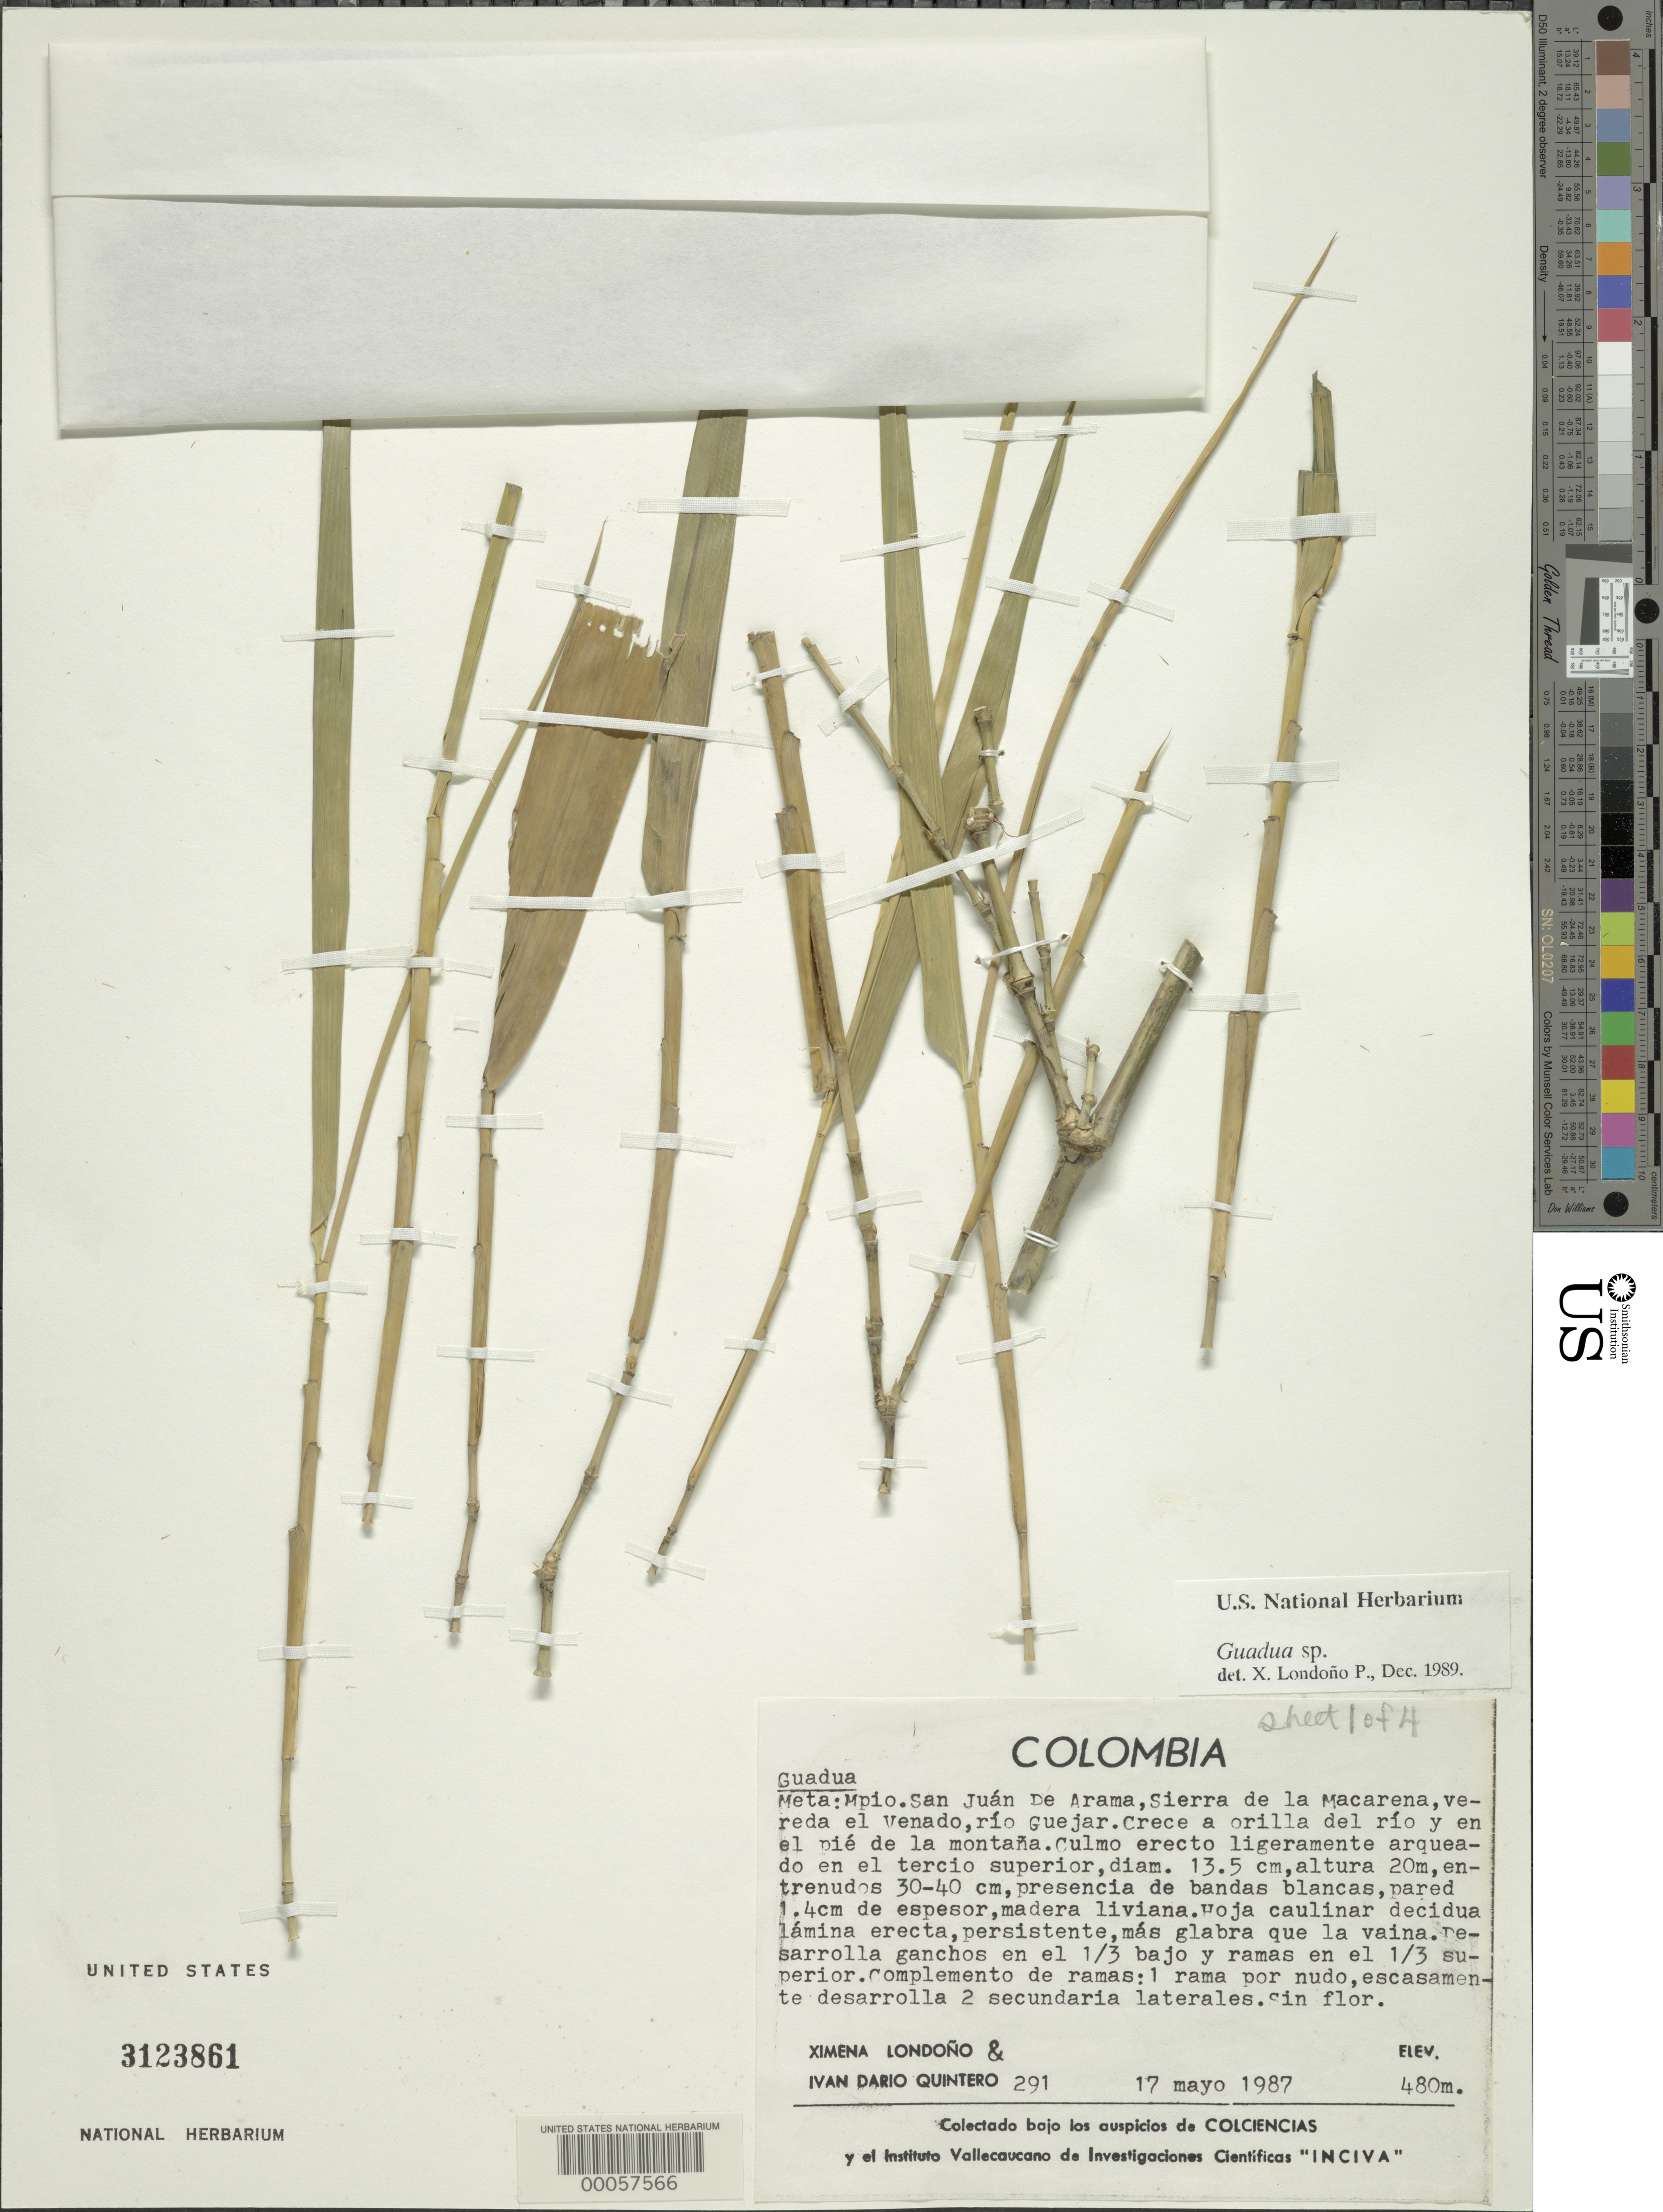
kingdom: Plantae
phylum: Tracheophyta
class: Liliopsida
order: Poales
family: Poaceae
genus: Guadua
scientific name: Guadua sp.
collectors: X. Londoño & I. Quintero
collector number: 291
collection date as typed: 17 May 1987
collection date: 1987-05-17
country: Colombia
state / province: Meta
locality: Mun. San Juan de Arama, Sierra de la Macarena, el Venado Trail, Rio Guejar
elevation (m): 480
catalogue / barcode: US 3123861